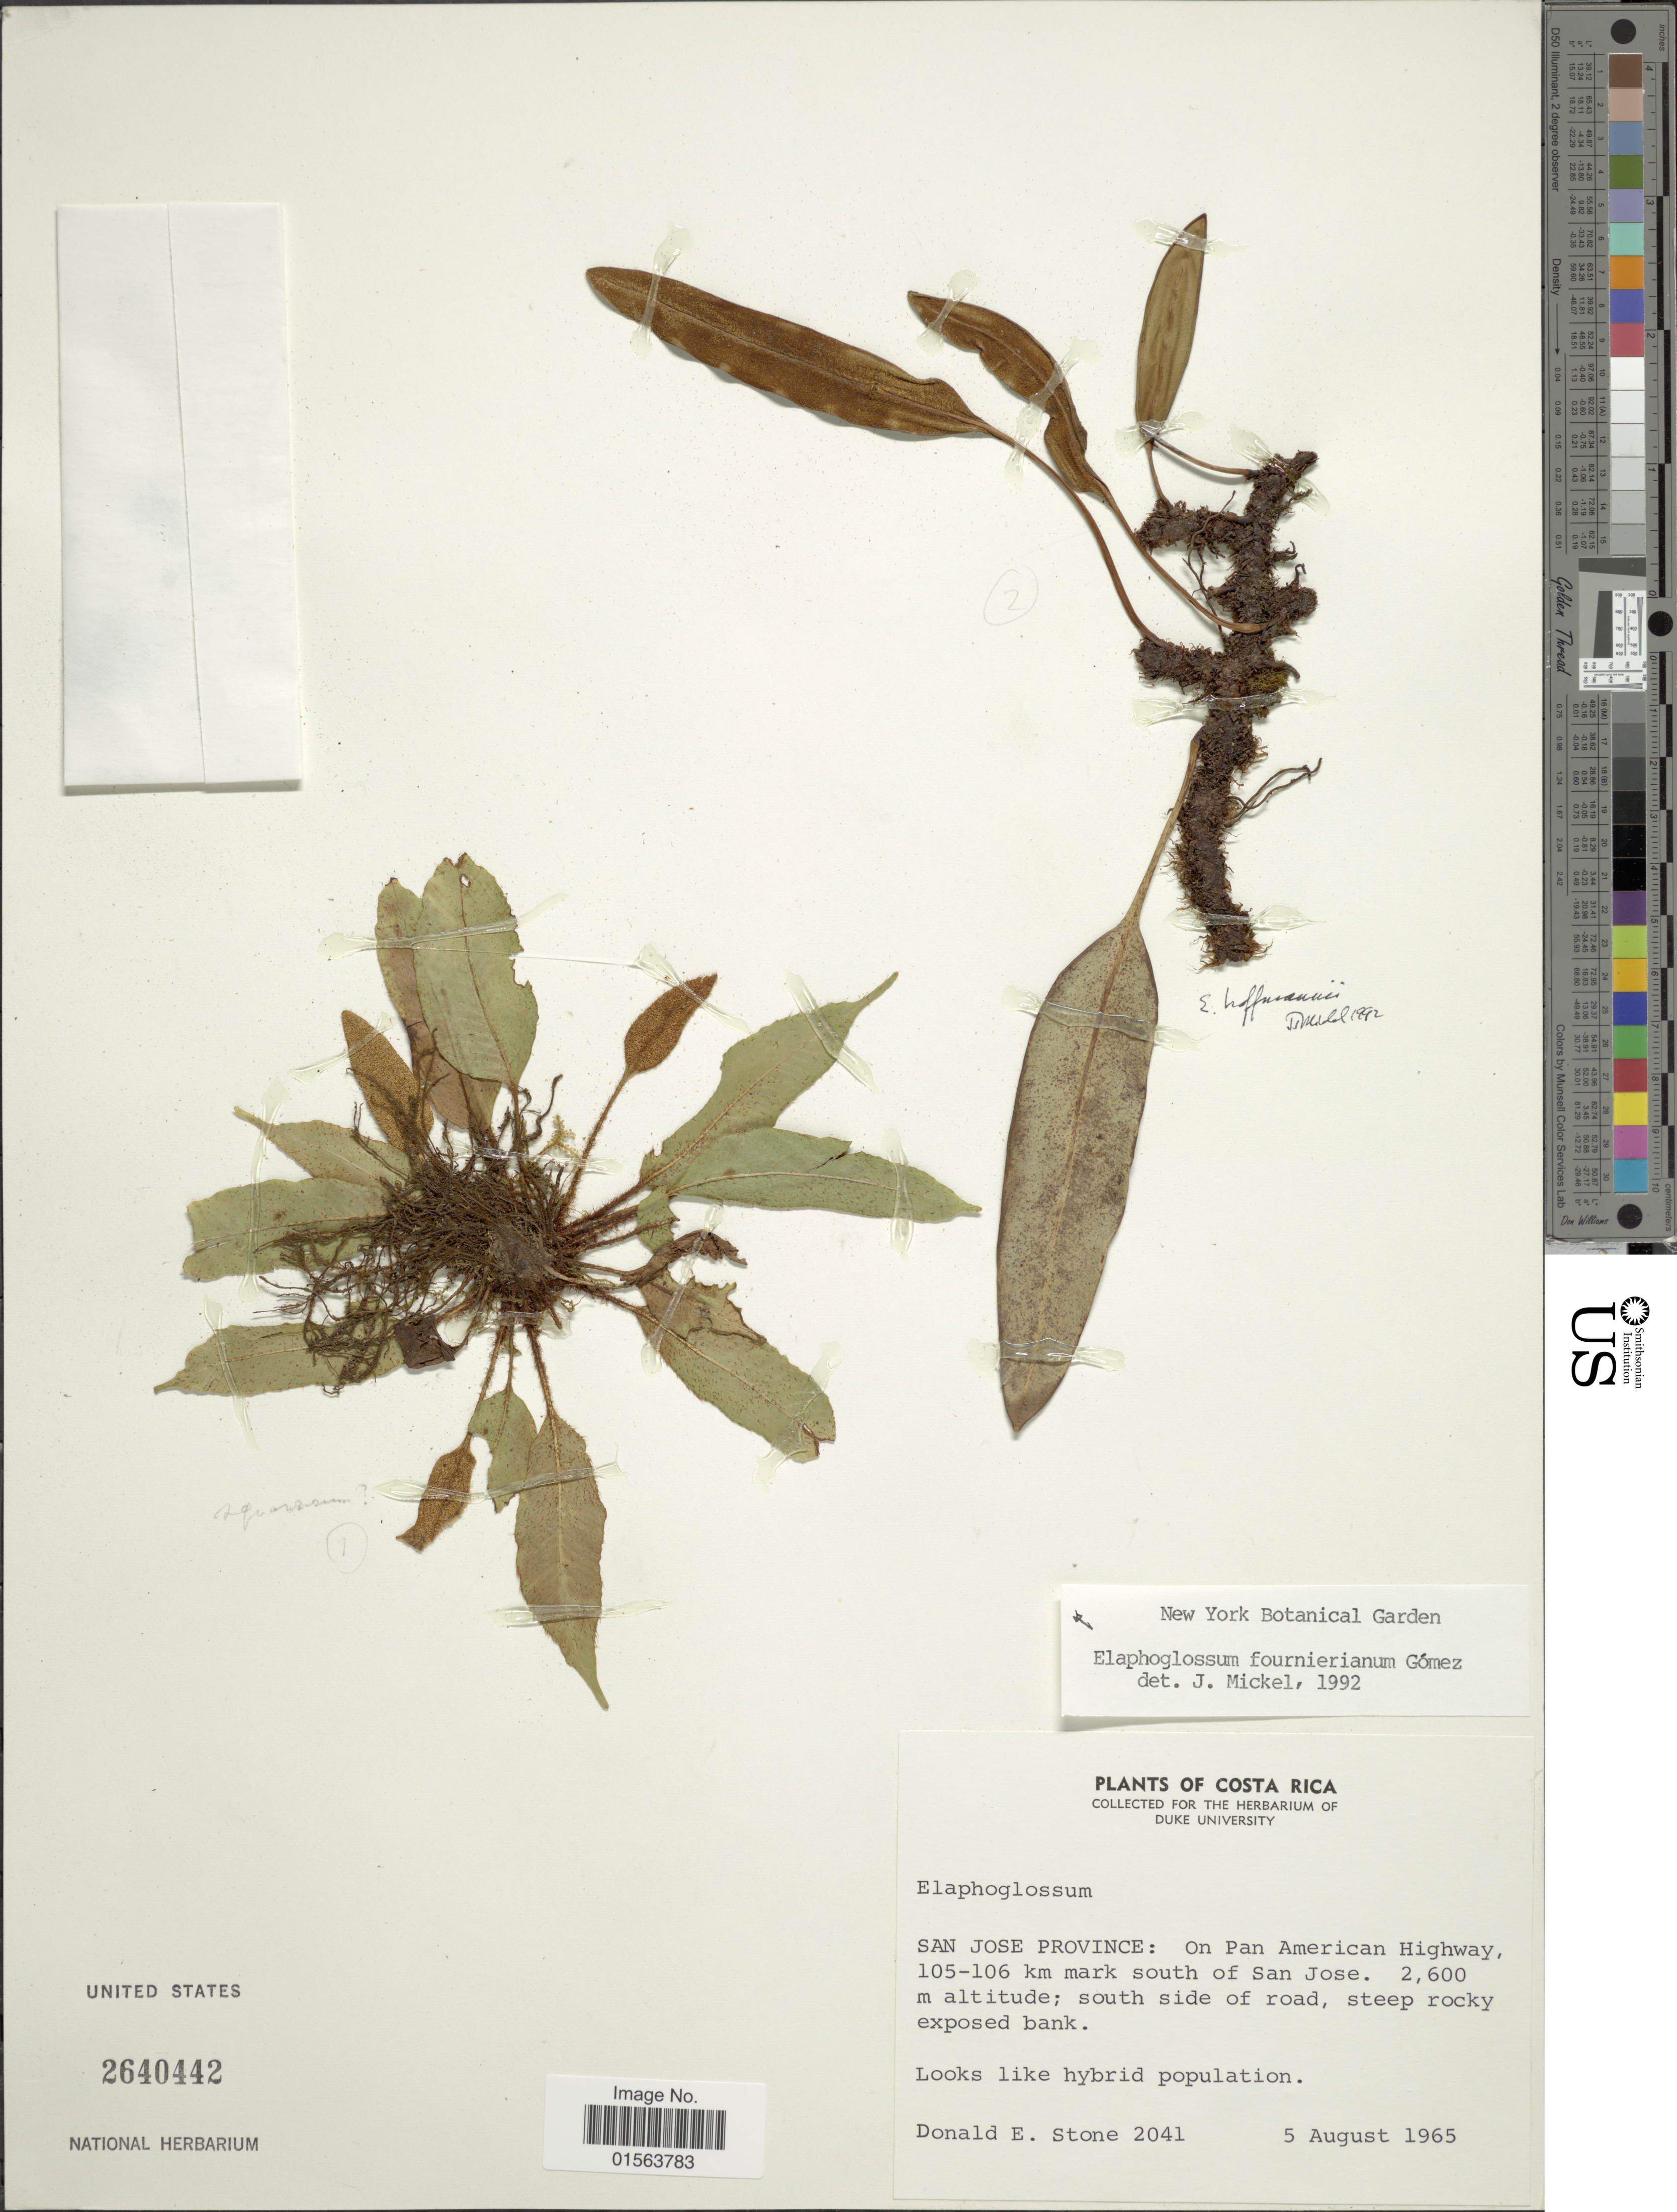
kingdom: Plantae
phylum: Tracheophyta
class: Polypodiopsida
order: Polypodiales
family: Dryopteridaceae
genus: Elaphoglossum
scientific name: Elaphoglossum fournierianum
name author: L.D. Gómez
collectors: D. E. Stone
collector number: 2041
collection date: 1965-08-05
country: Costa Rica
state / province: San José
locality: San Jose Province: on Pan American Highway, 105-106 km mark south of San Jose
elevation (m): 2600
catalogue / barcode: US 2640442